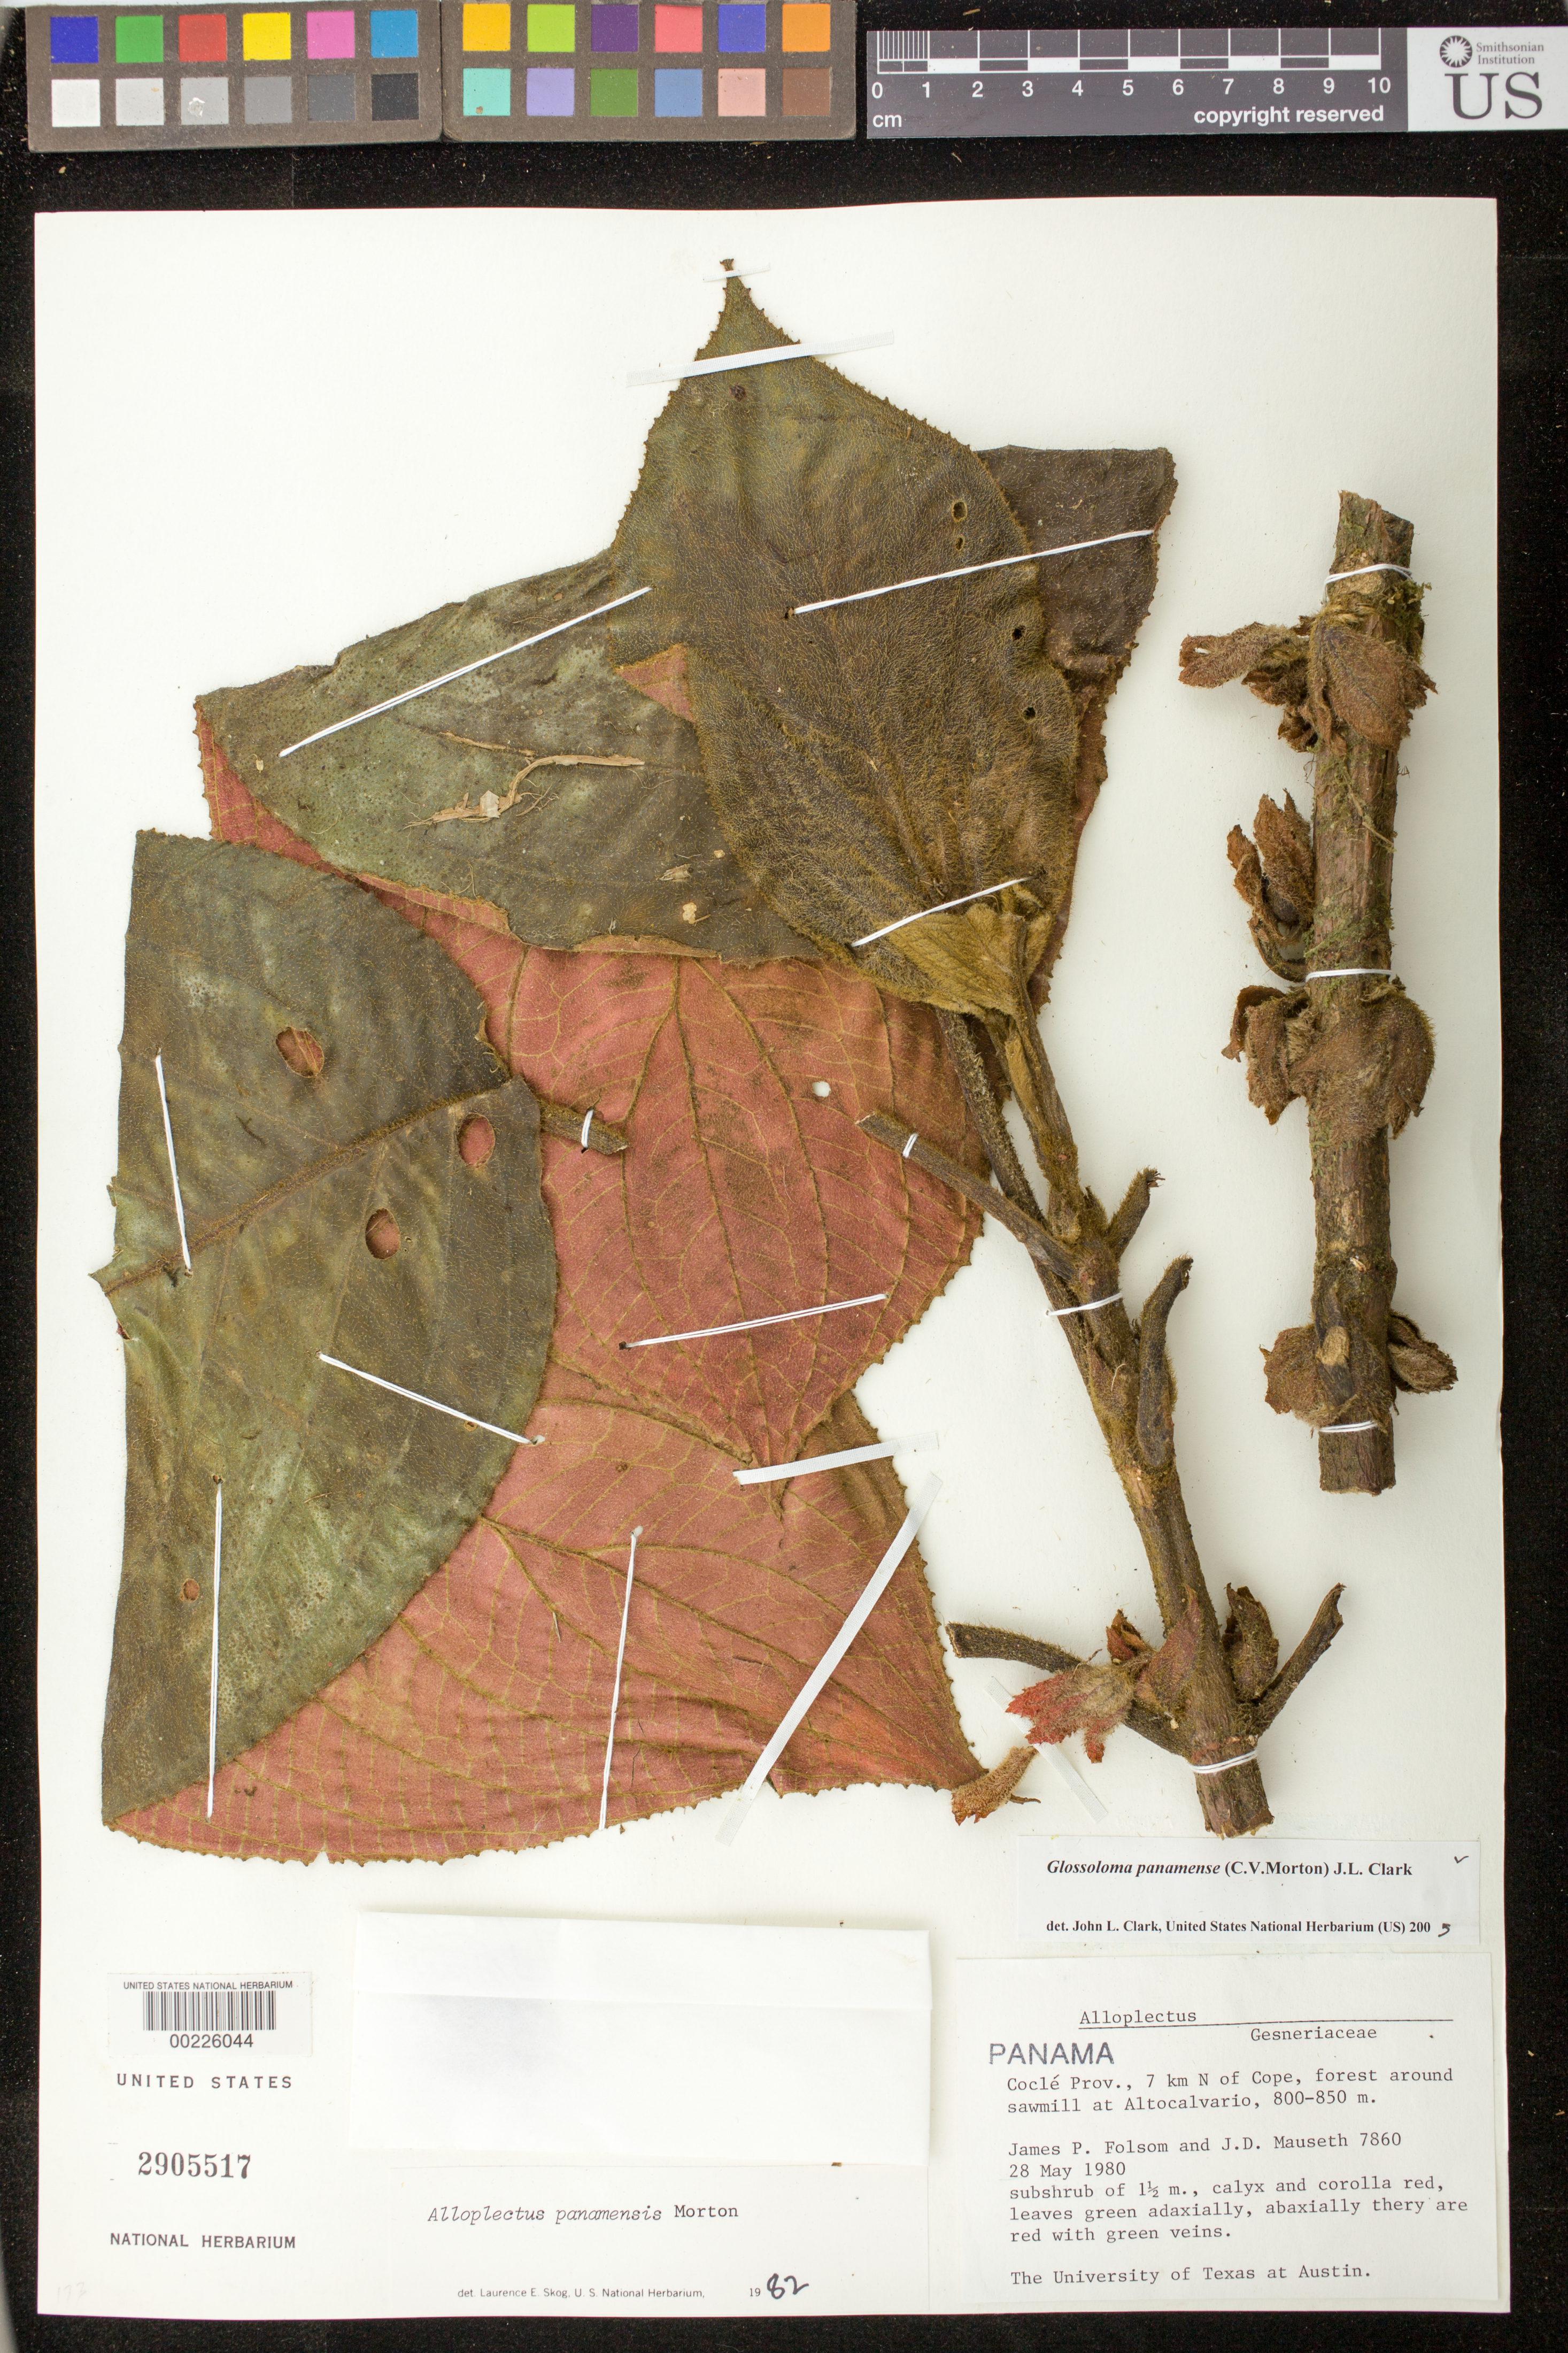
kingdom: Plantae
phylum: Tracheophyta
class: Magnoliopsida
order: Lamiales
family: Gesneriaceae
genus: Glossoloma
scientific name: Glossoloma panamense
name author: (C.V. Morton) J.L. Clark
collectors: J. P. Folsom & J. Mauseth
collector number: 7860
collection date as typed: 28 May 1980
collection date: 1980-05-28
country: Panama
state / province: Coclé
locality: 7 km N of Cope, around sawmill at Alto Calvario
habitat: Forest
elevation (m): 800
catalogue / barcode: US 2905517